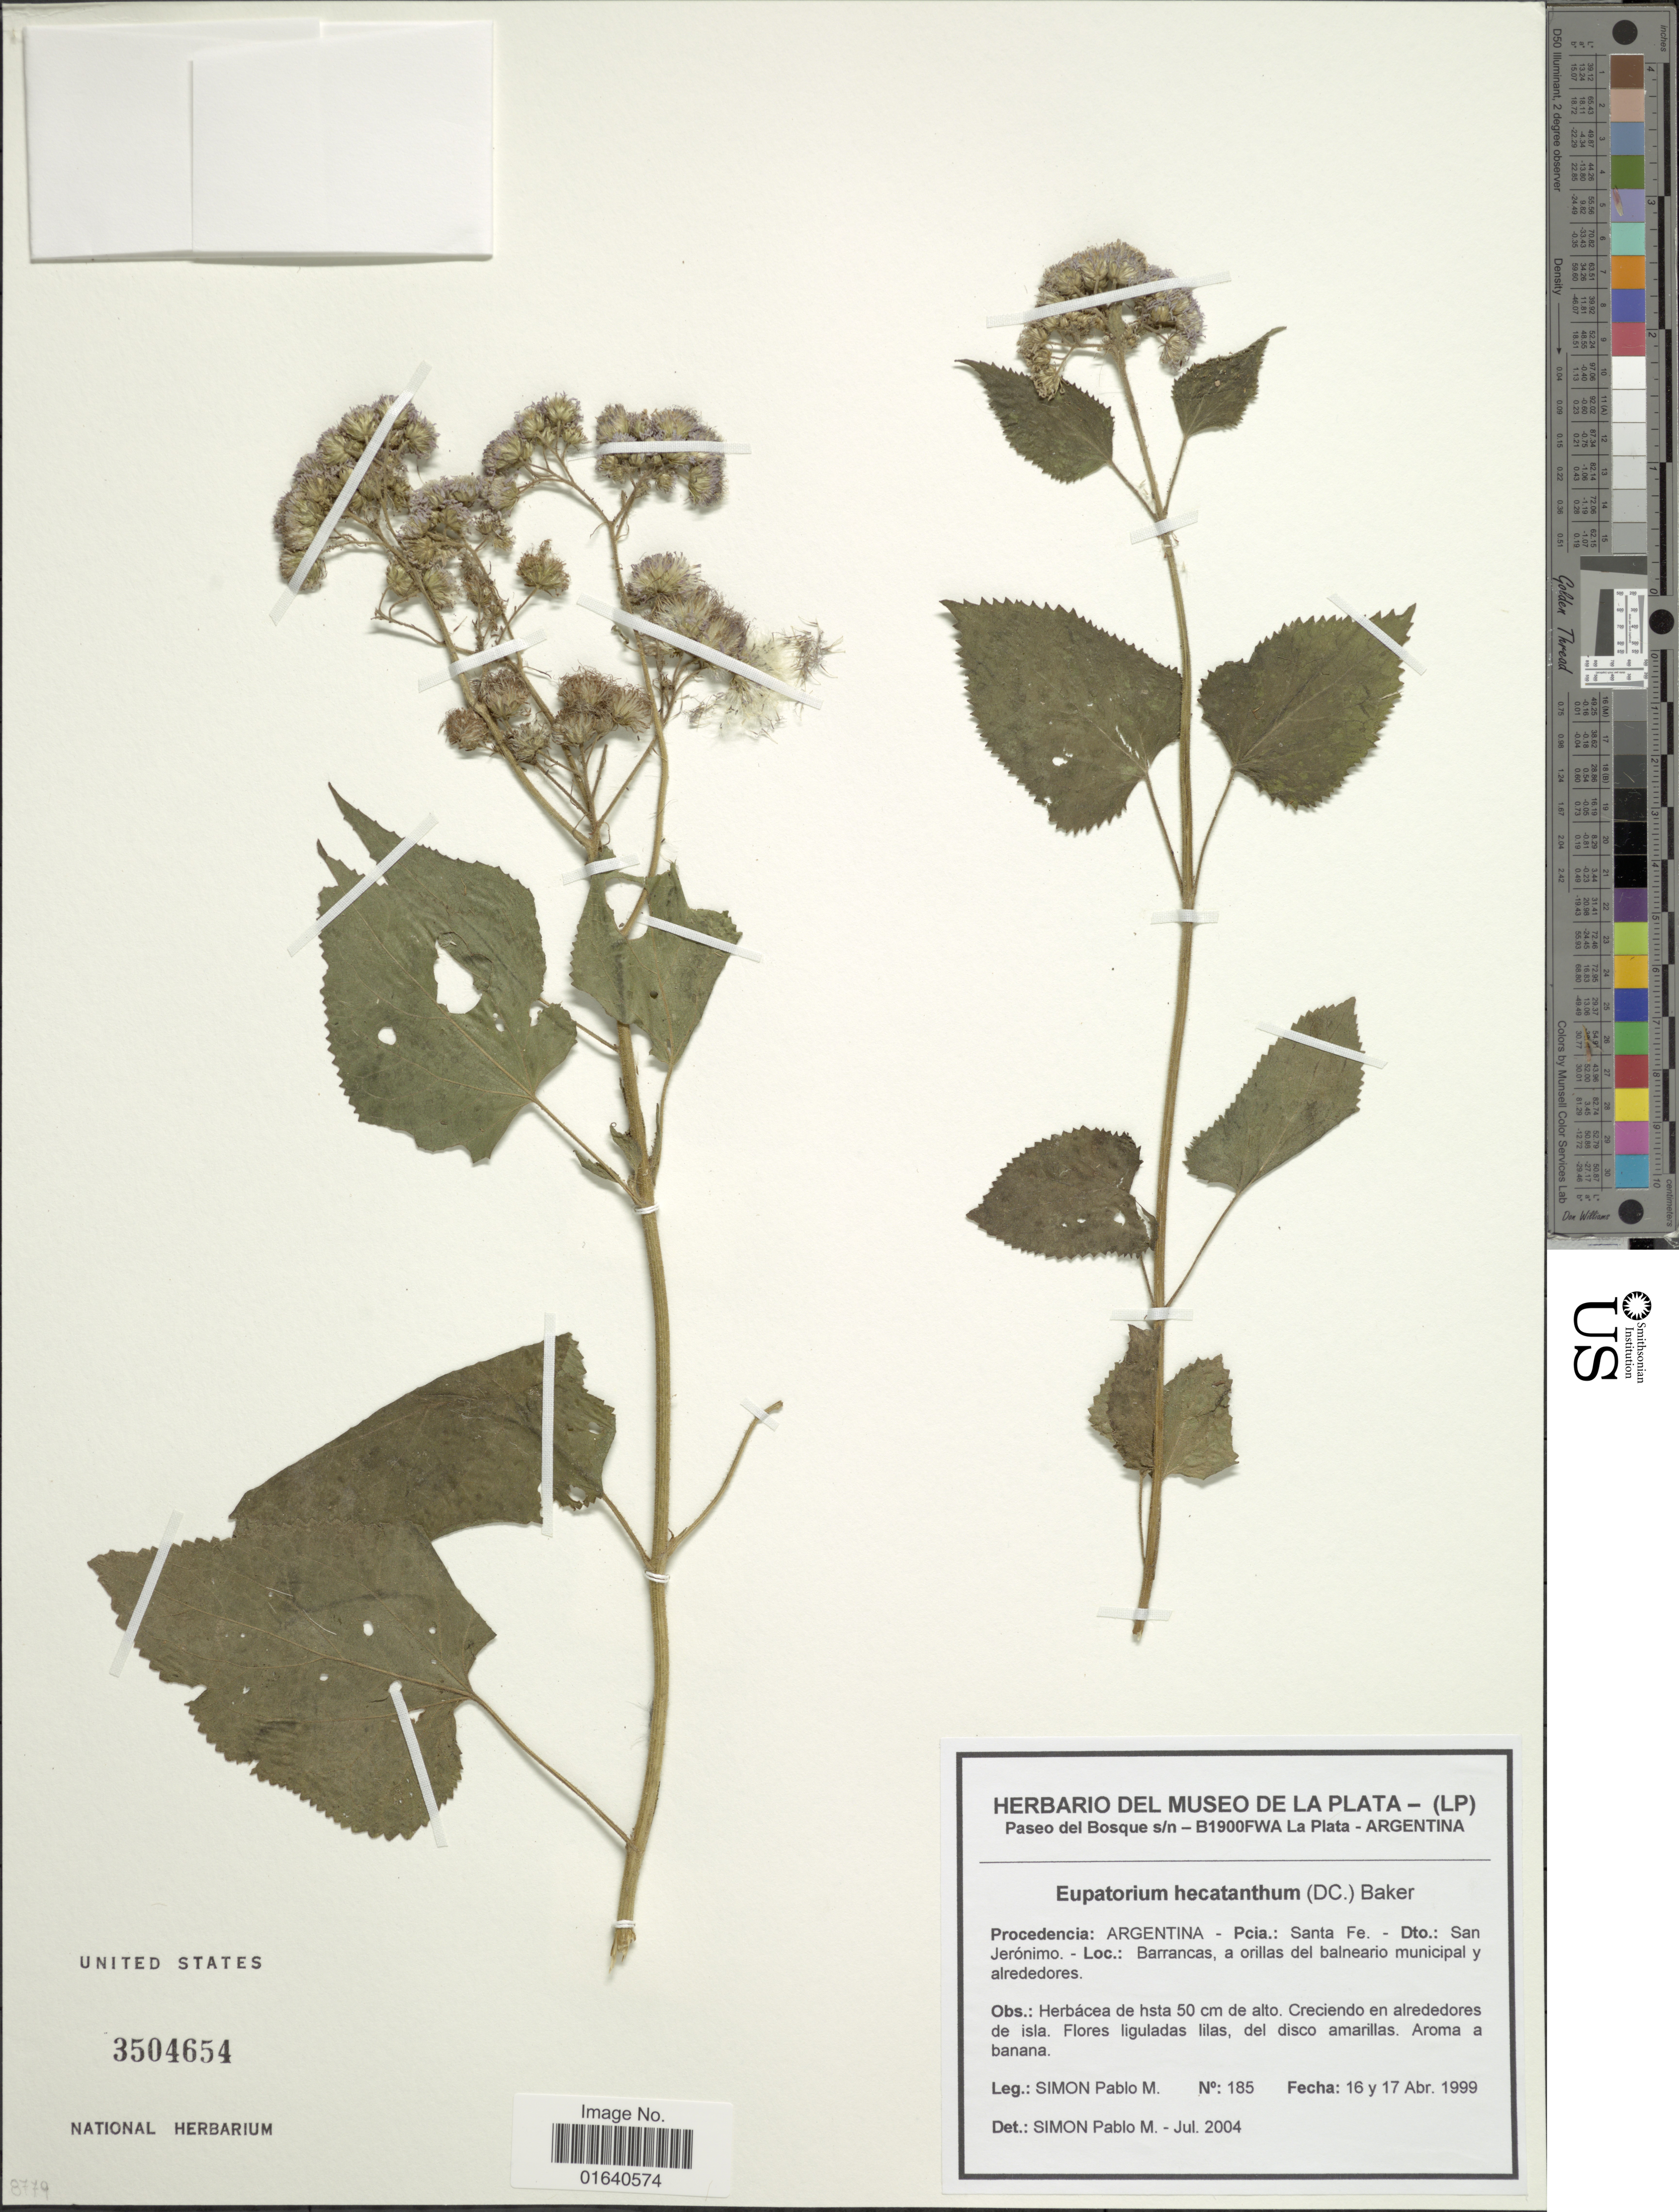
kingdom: Plantae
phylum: Tracheophyta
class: Magnoliopsida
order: Asterales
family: Asteraceae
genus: Eupatorium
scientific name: Eupatorium hecatanthum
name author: (DC.) Baker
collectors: P. M. Simón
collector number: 185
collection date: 1999-04-16/1999-04-17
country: Argentina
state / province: Santa Fe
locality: Dto: San Jerónimo, Barranca, a orillas del balneario municipal y alrededores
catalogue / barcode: US 3504654